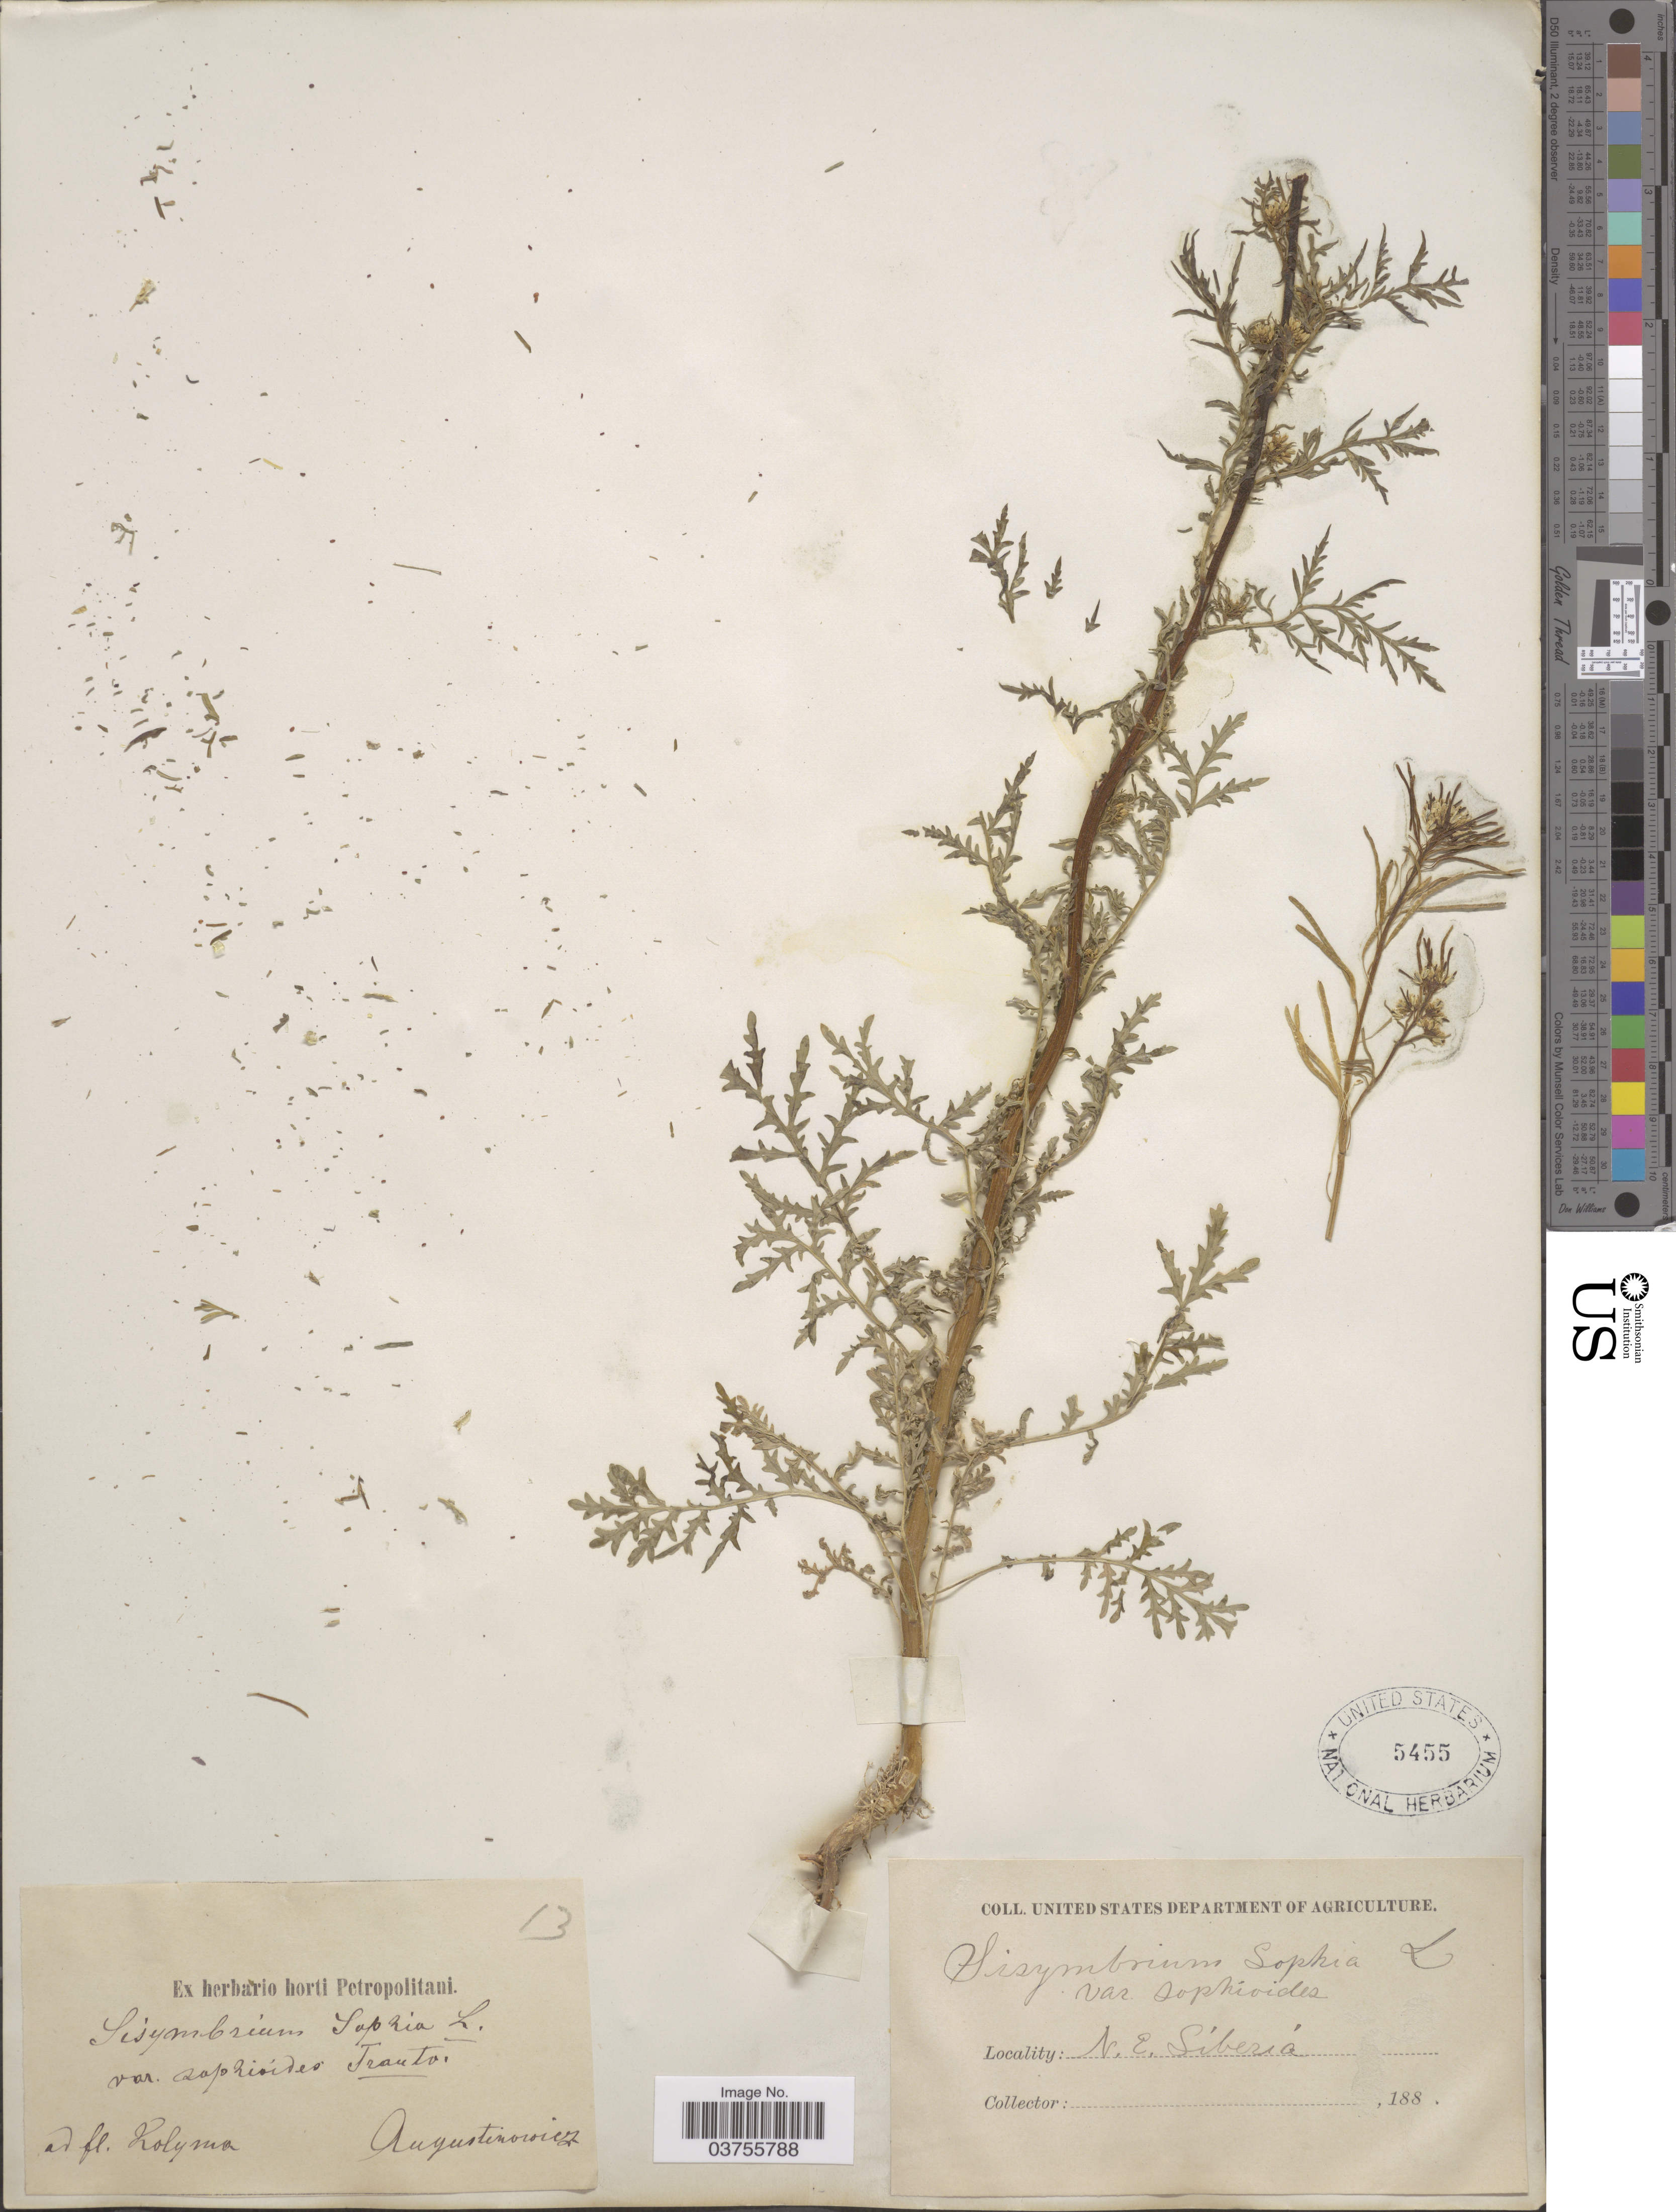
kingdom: Plantae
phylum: Tracheophyta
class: Magnoliopsida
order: Brassicales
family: Brassicaceae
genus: Sophia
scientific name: Sophia sophia (L.) Britton nom. illeg. (tautonym)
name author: (L.) Britton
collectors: Augustinowicz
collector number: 13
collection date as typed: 188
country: Russian Federation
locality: N. E. Siberia. Ad fl. Kolyma.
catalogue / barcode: US 5455